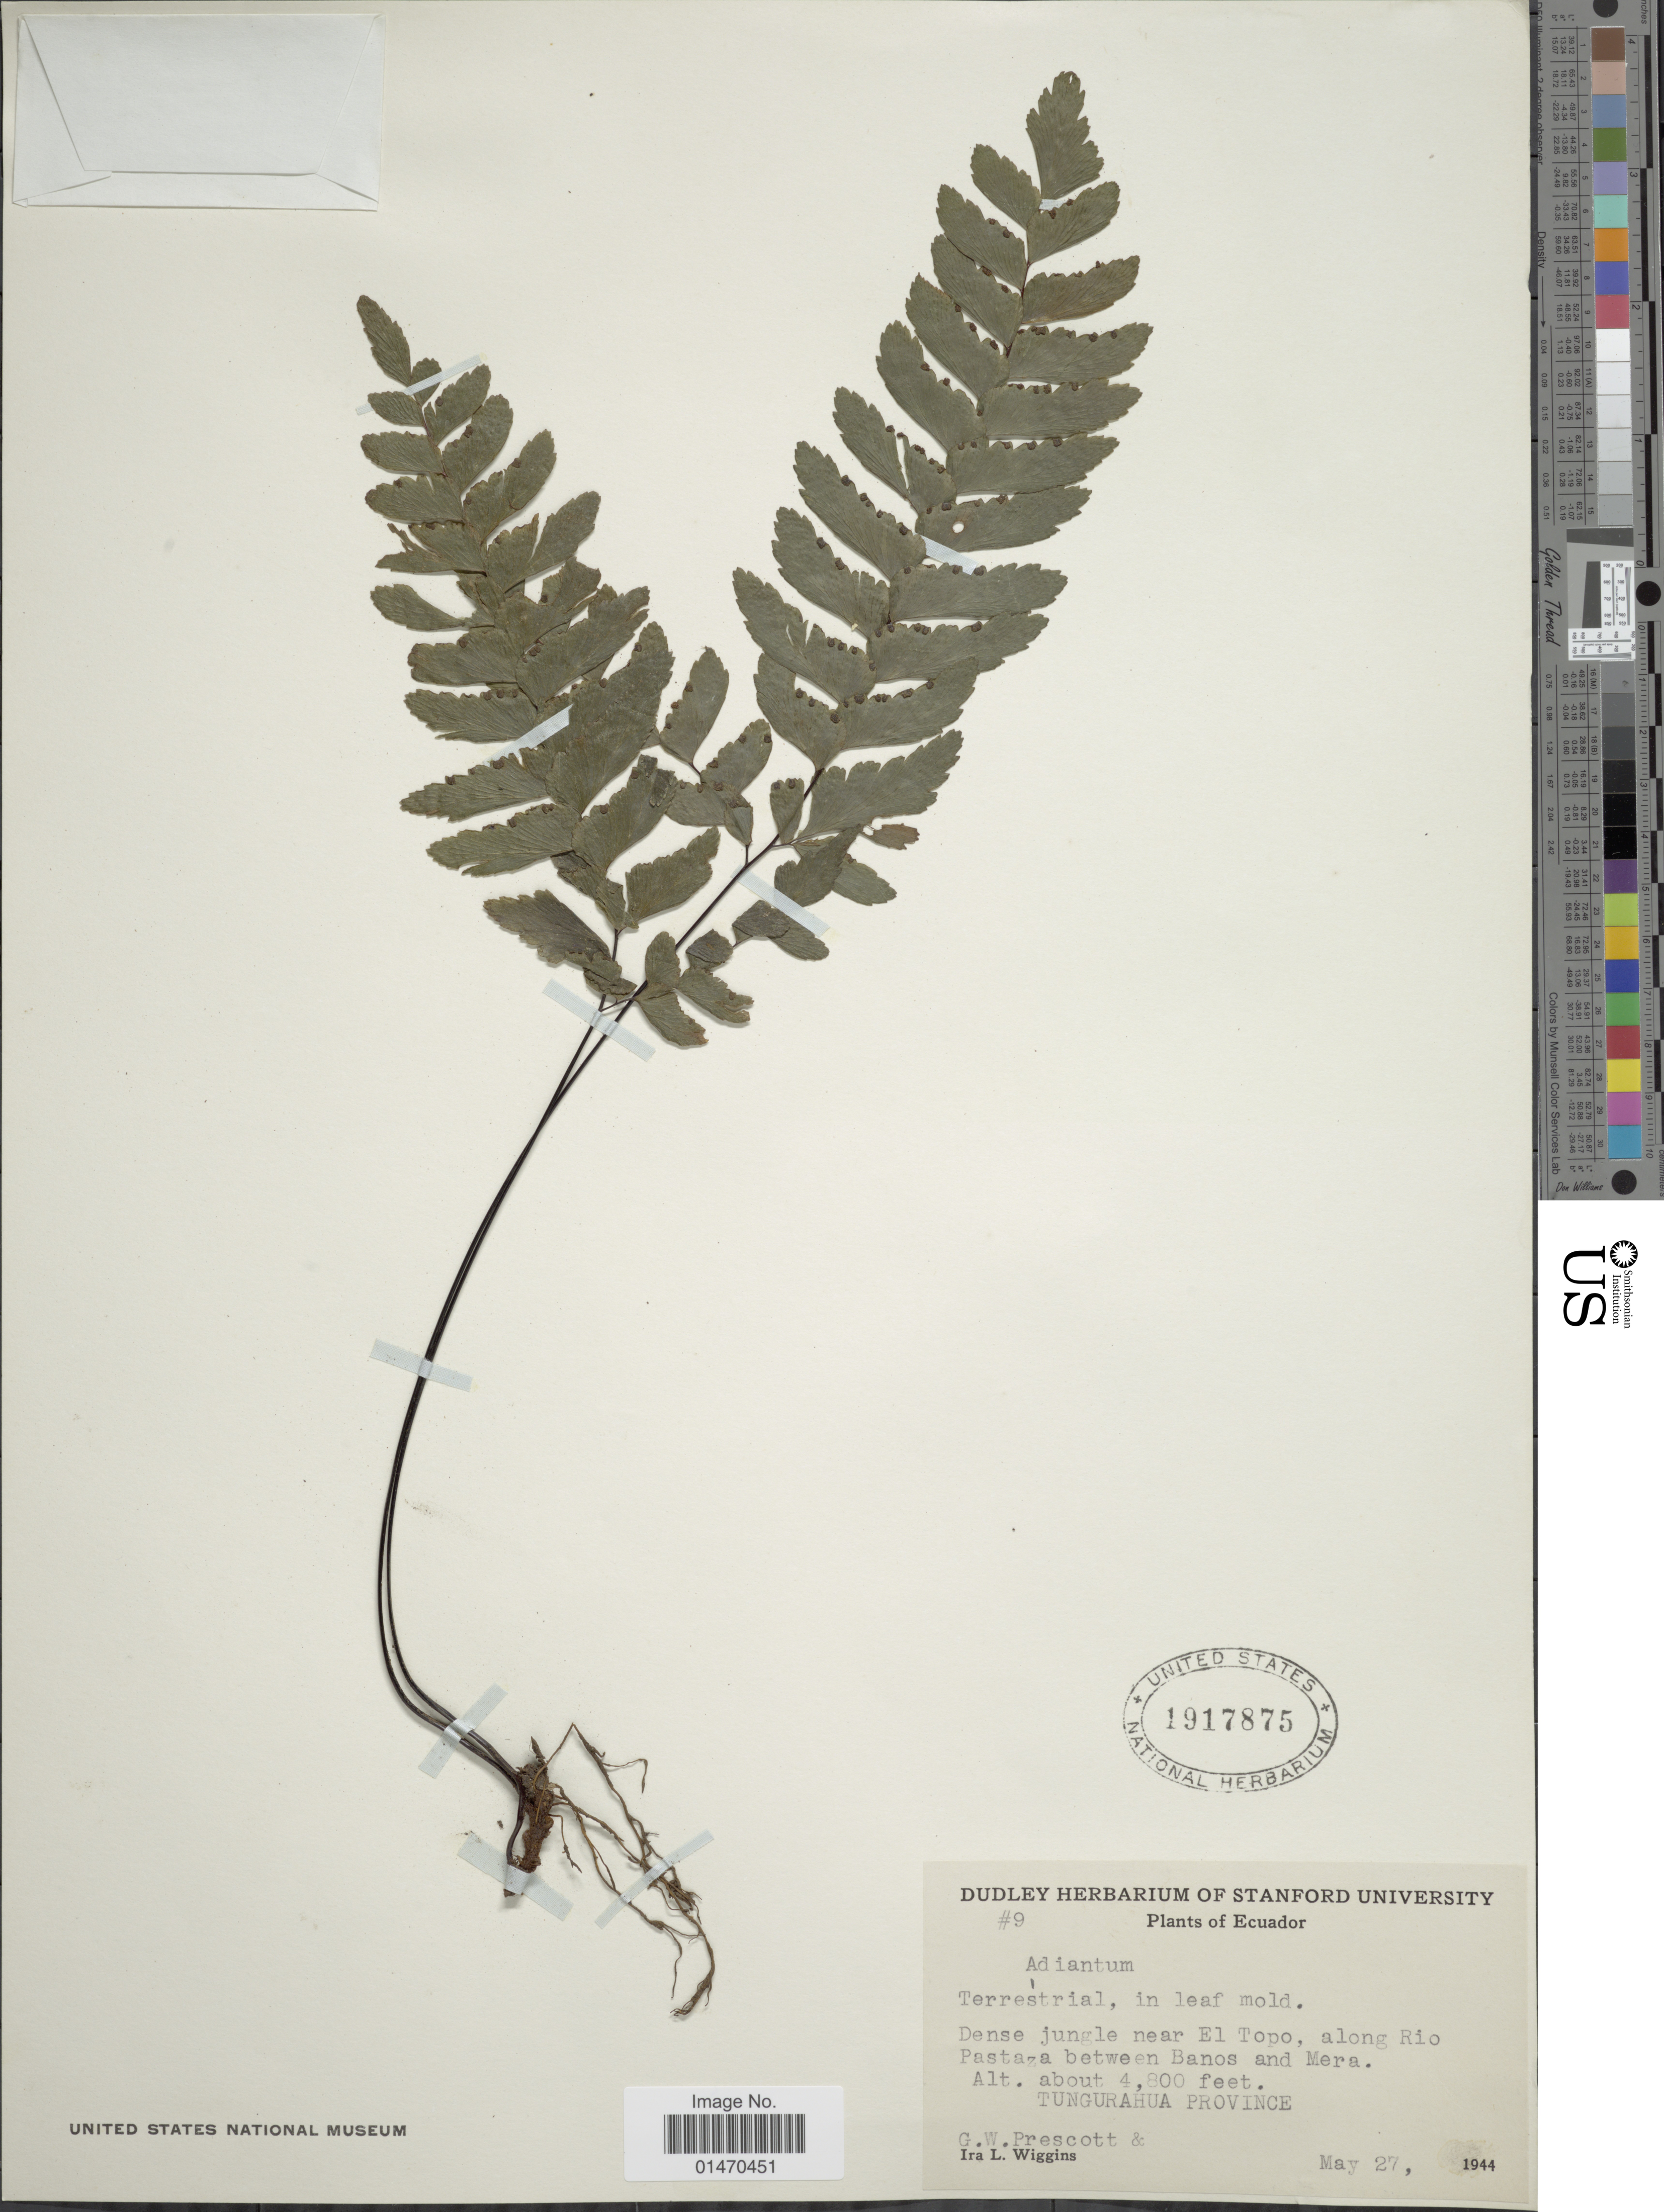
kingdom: Plantae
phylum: Tracheophyta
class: Polypodiopsida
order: Polypodiales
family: Pteridaceae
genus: Adiantum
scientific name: Adiantum latifolium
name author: Lam.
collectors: G. Prescott & I. L. Wiggins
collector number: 9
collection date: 1944-05-27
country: Ecuador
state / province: Tungurahua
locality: Dense jungle near El Topo, along Rio Pastaza between Banos and Mera, Tungurahua Province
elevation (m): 1463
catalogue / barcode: US 1917875